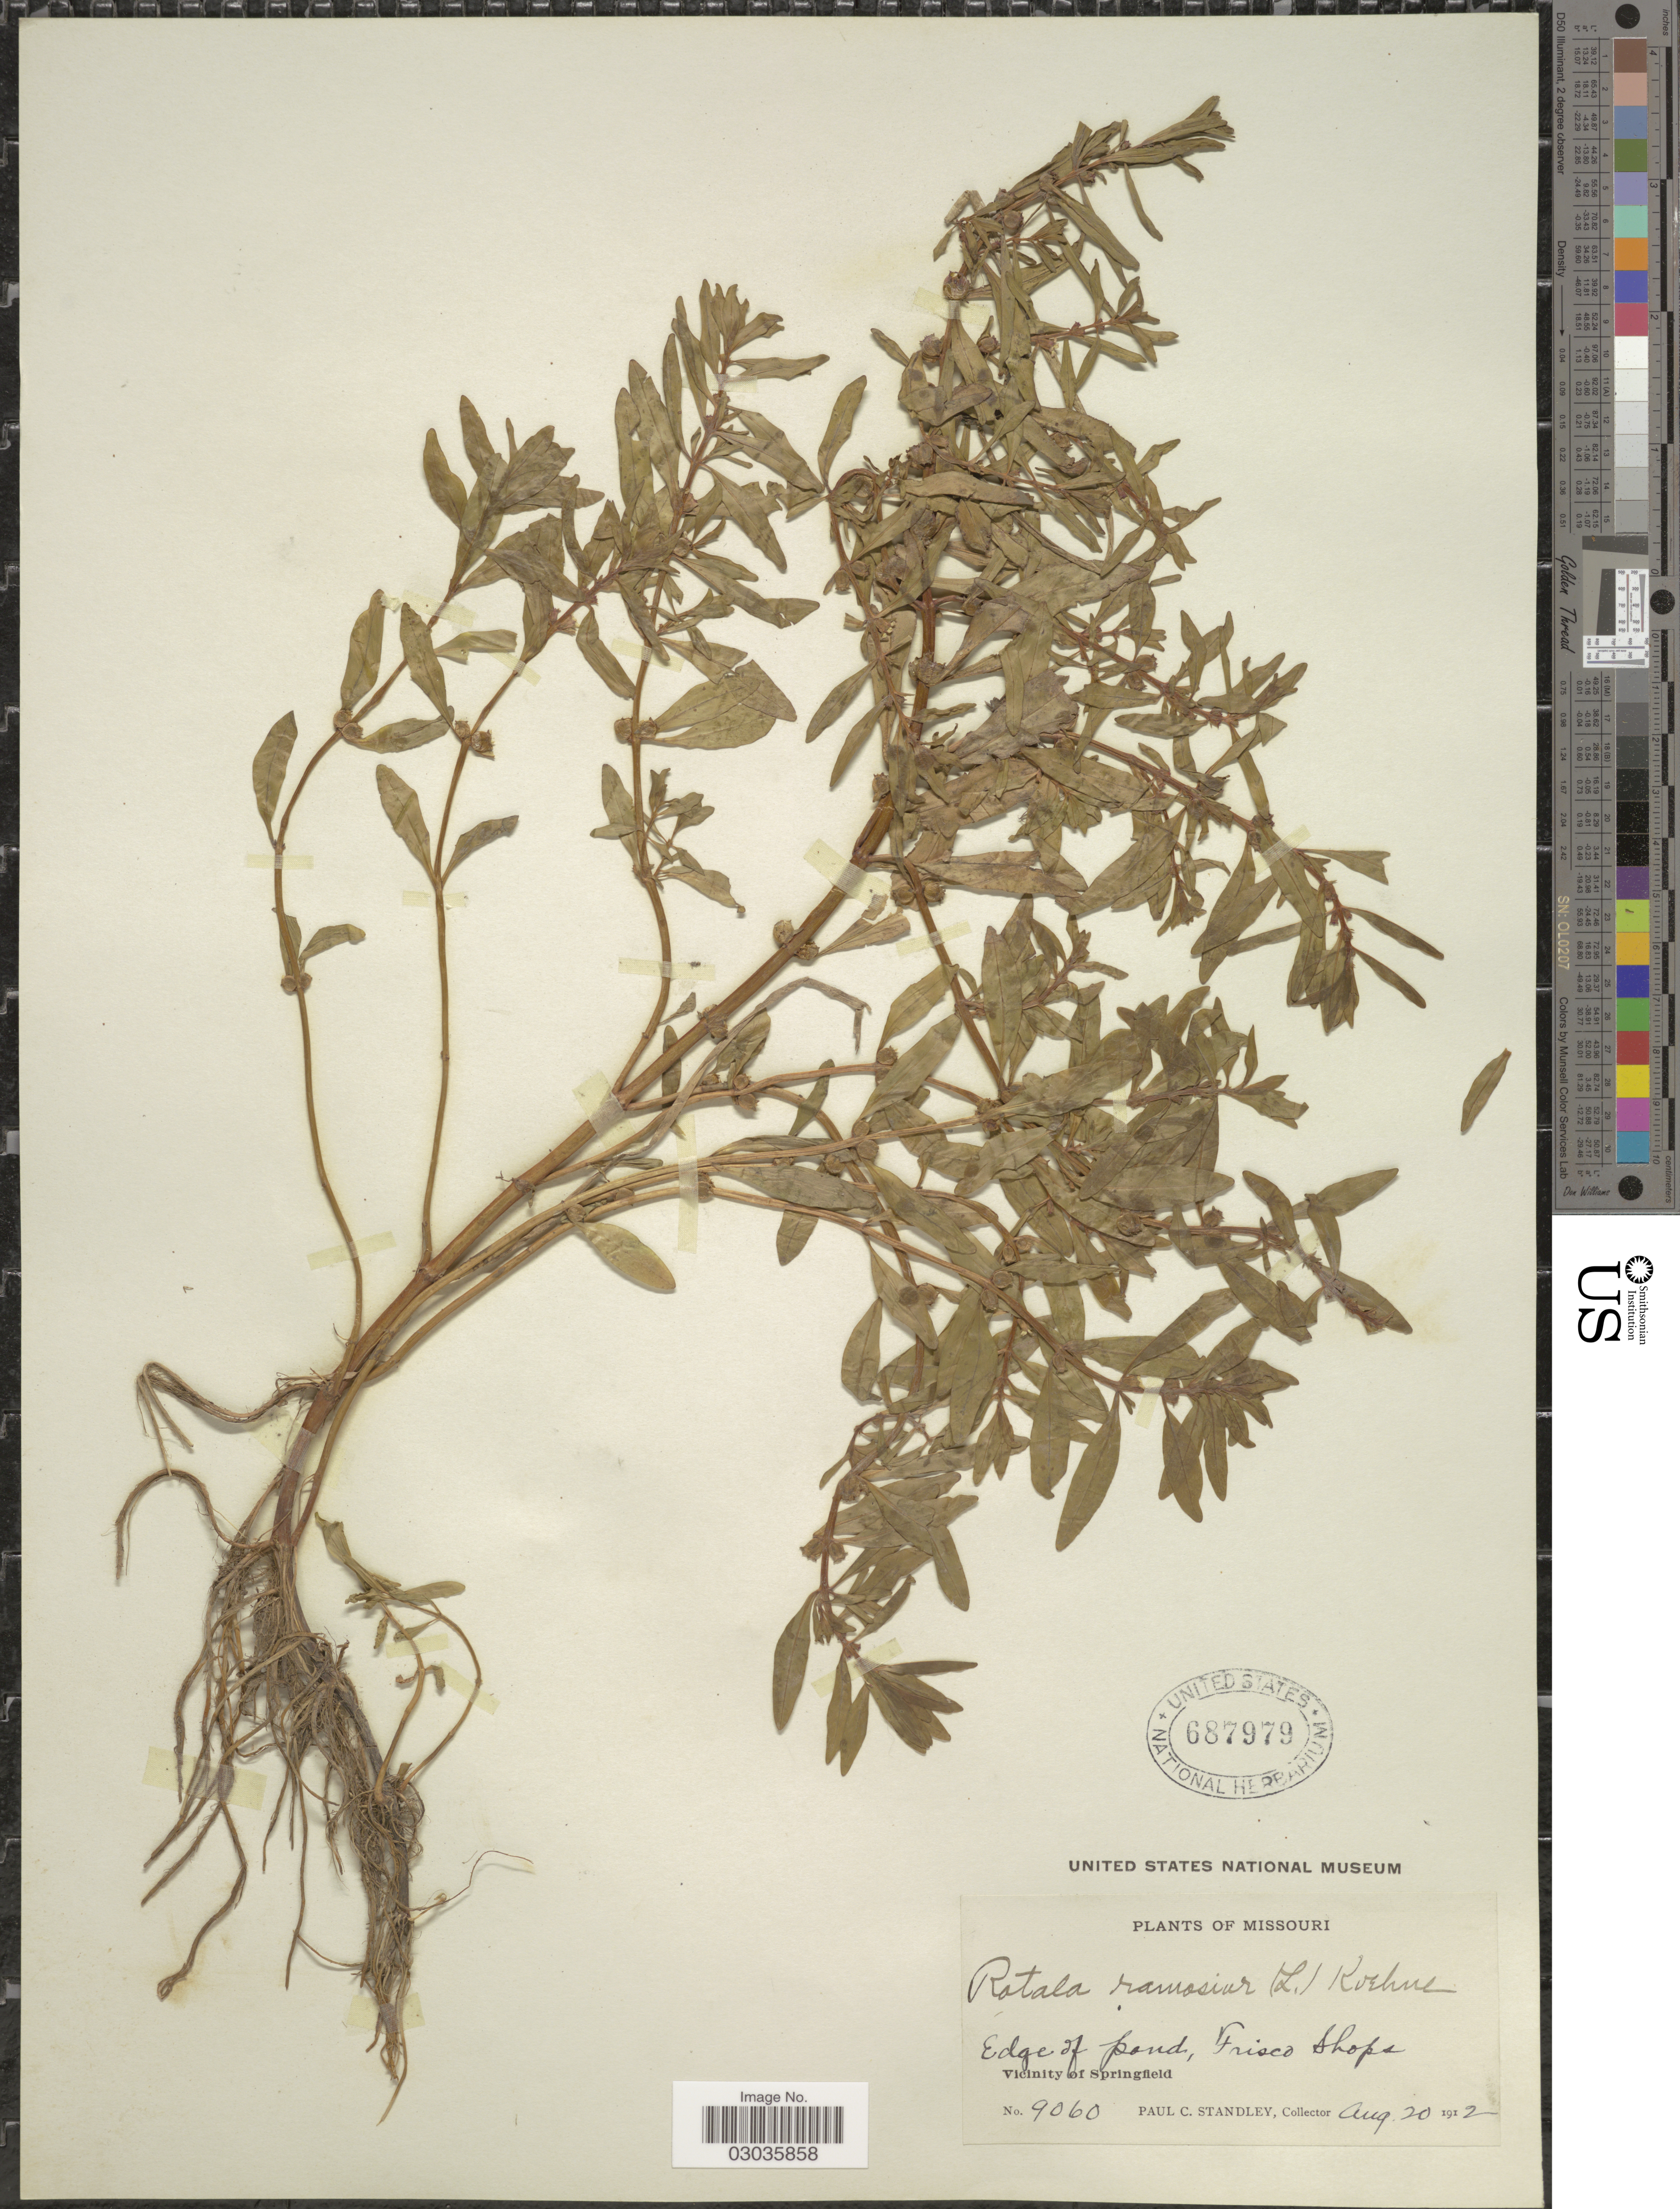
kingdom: Plantae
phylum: Tracheophyta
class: Magnoliopsida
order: Myrtales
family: Lythraceae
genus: Rotala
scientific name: Rotala ramosior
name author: (L.) Koehne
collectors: P. C. Standley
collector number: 9060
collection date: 1912-08-20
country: United States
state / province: Missouri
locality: Edge of pond, Frisco Shops. Vicinity of Springfield.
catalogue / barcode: US 687979